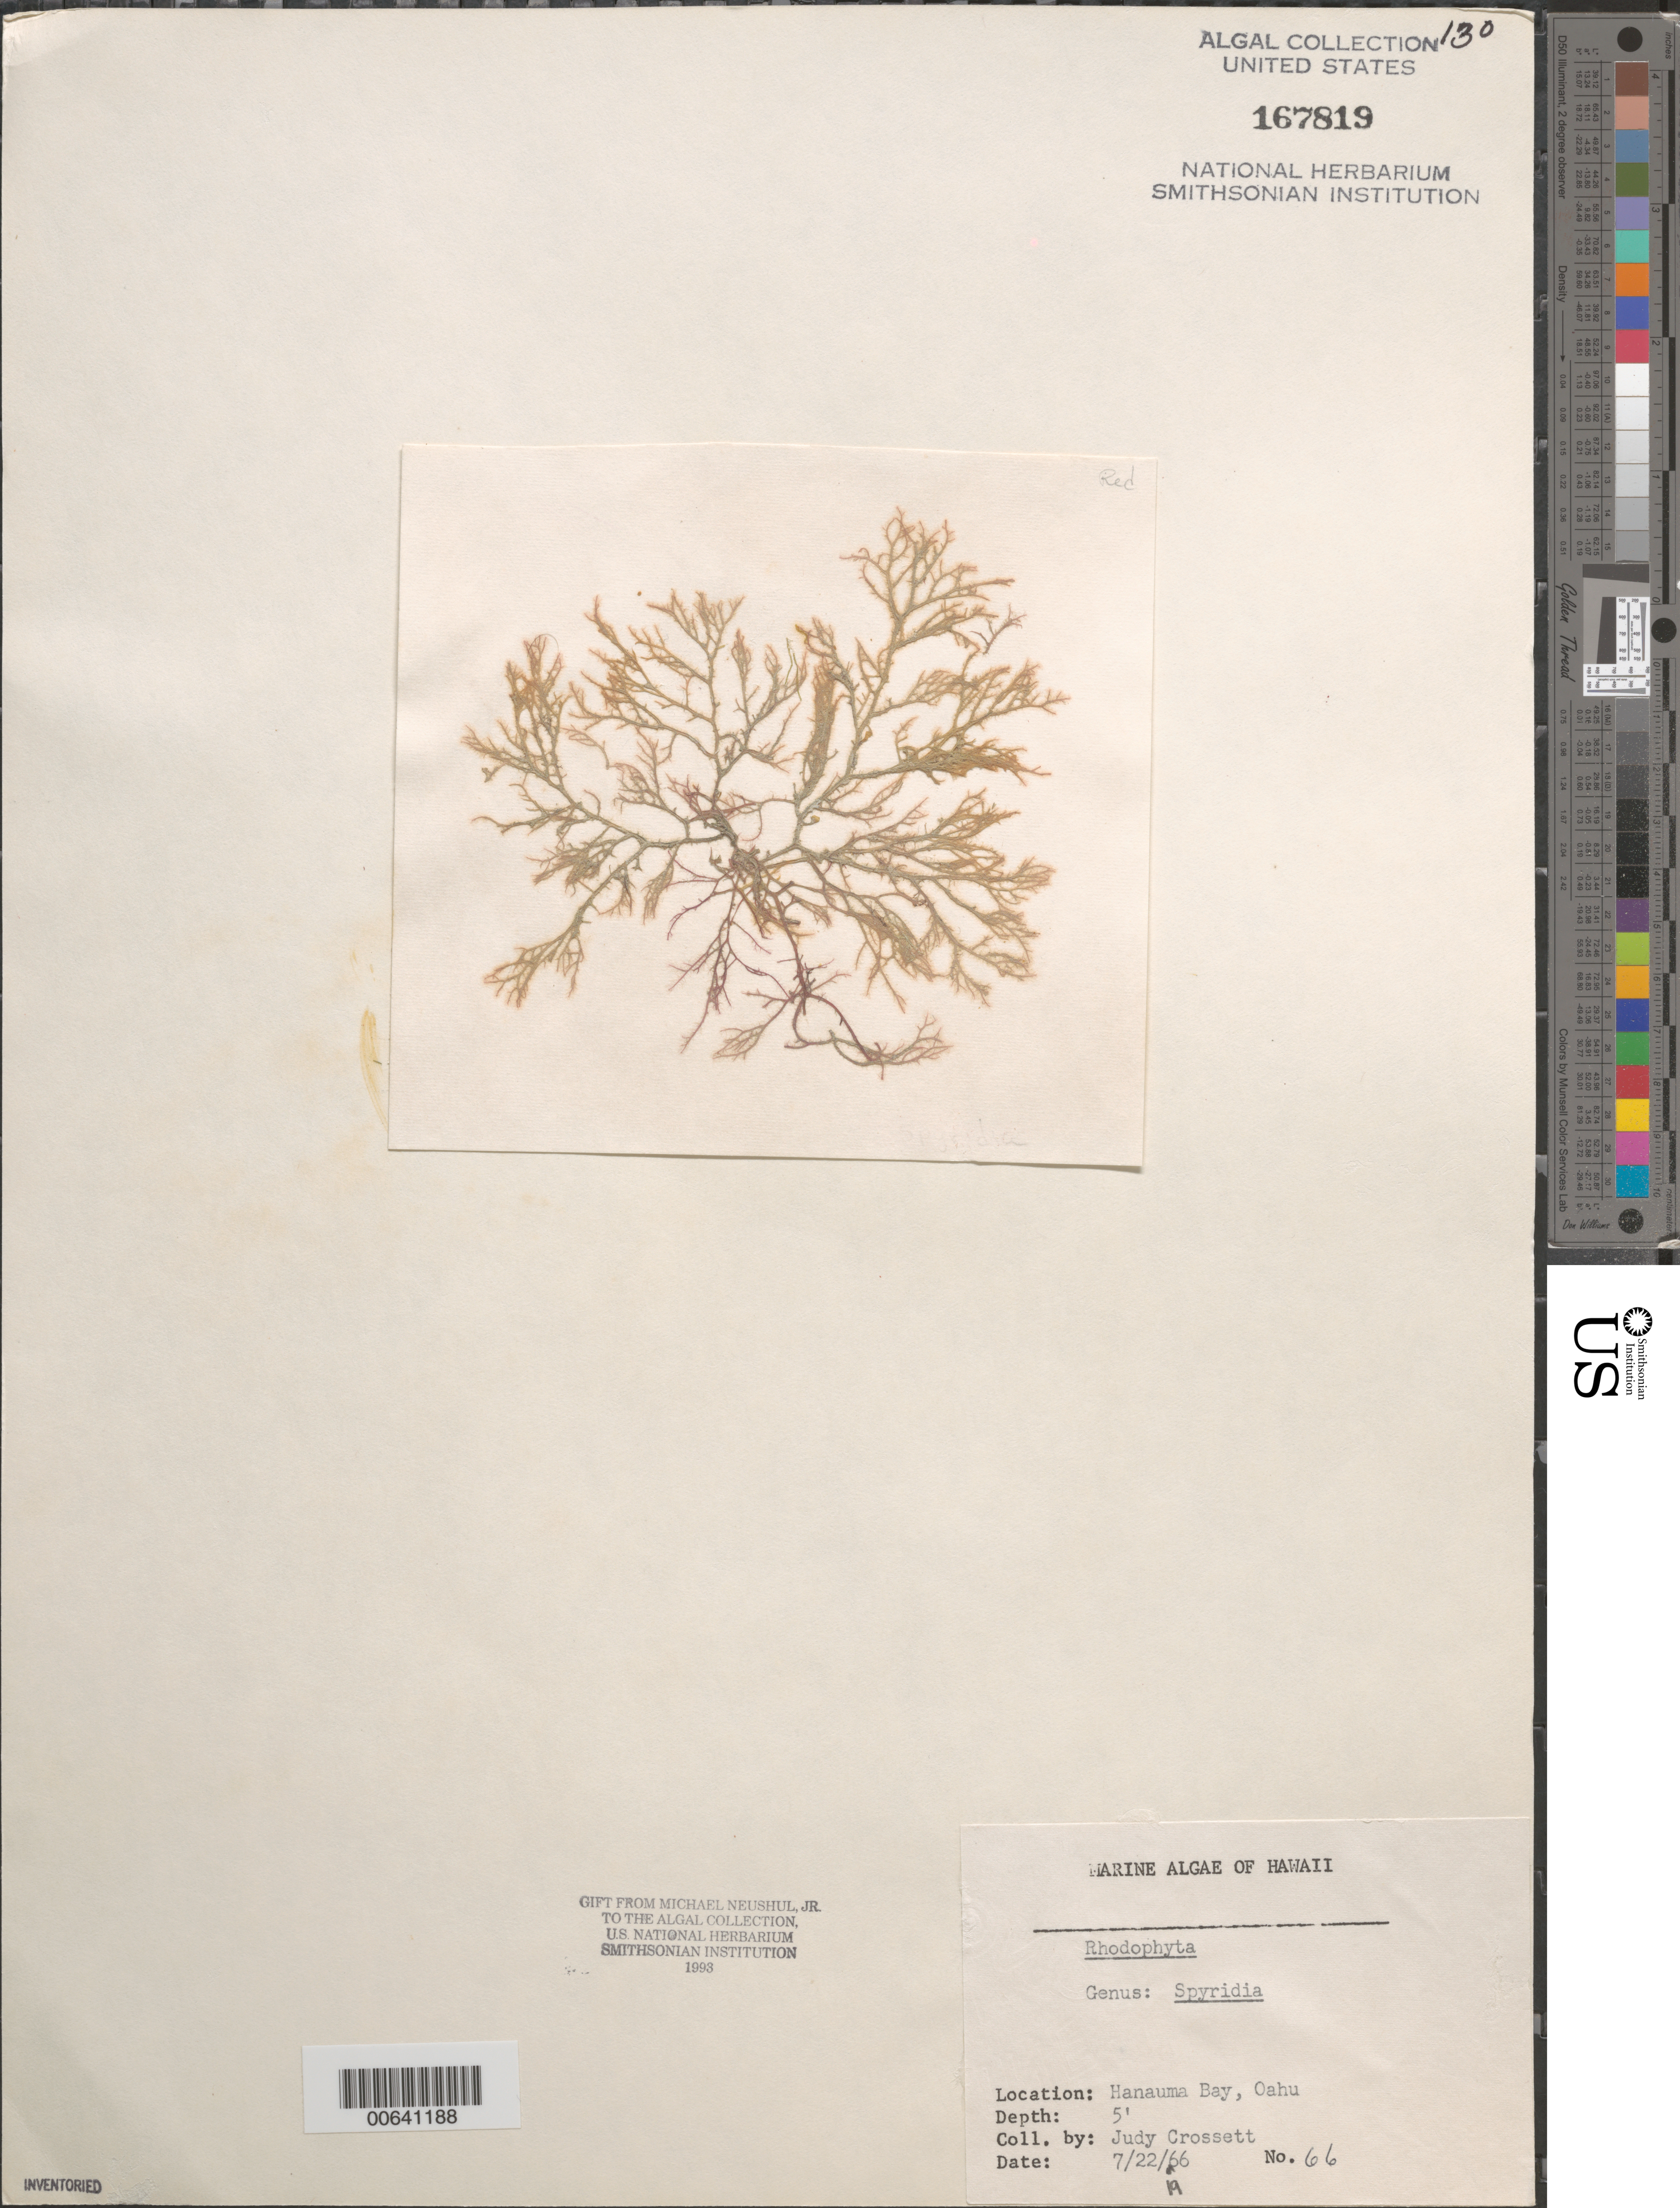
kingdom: Plantae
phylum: Rhodophyta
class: Florideophyceae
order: Ceramiales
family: Spyridiaceae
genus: Spyridia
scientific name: Spyridia sp.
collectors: J. Crossett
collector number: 66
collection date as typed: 22 Jul 1966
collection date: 1966-07-22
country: United States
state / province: Hawaii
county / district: Honolulu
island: Oahu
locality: Hanauma Bay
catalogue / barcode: US 167819